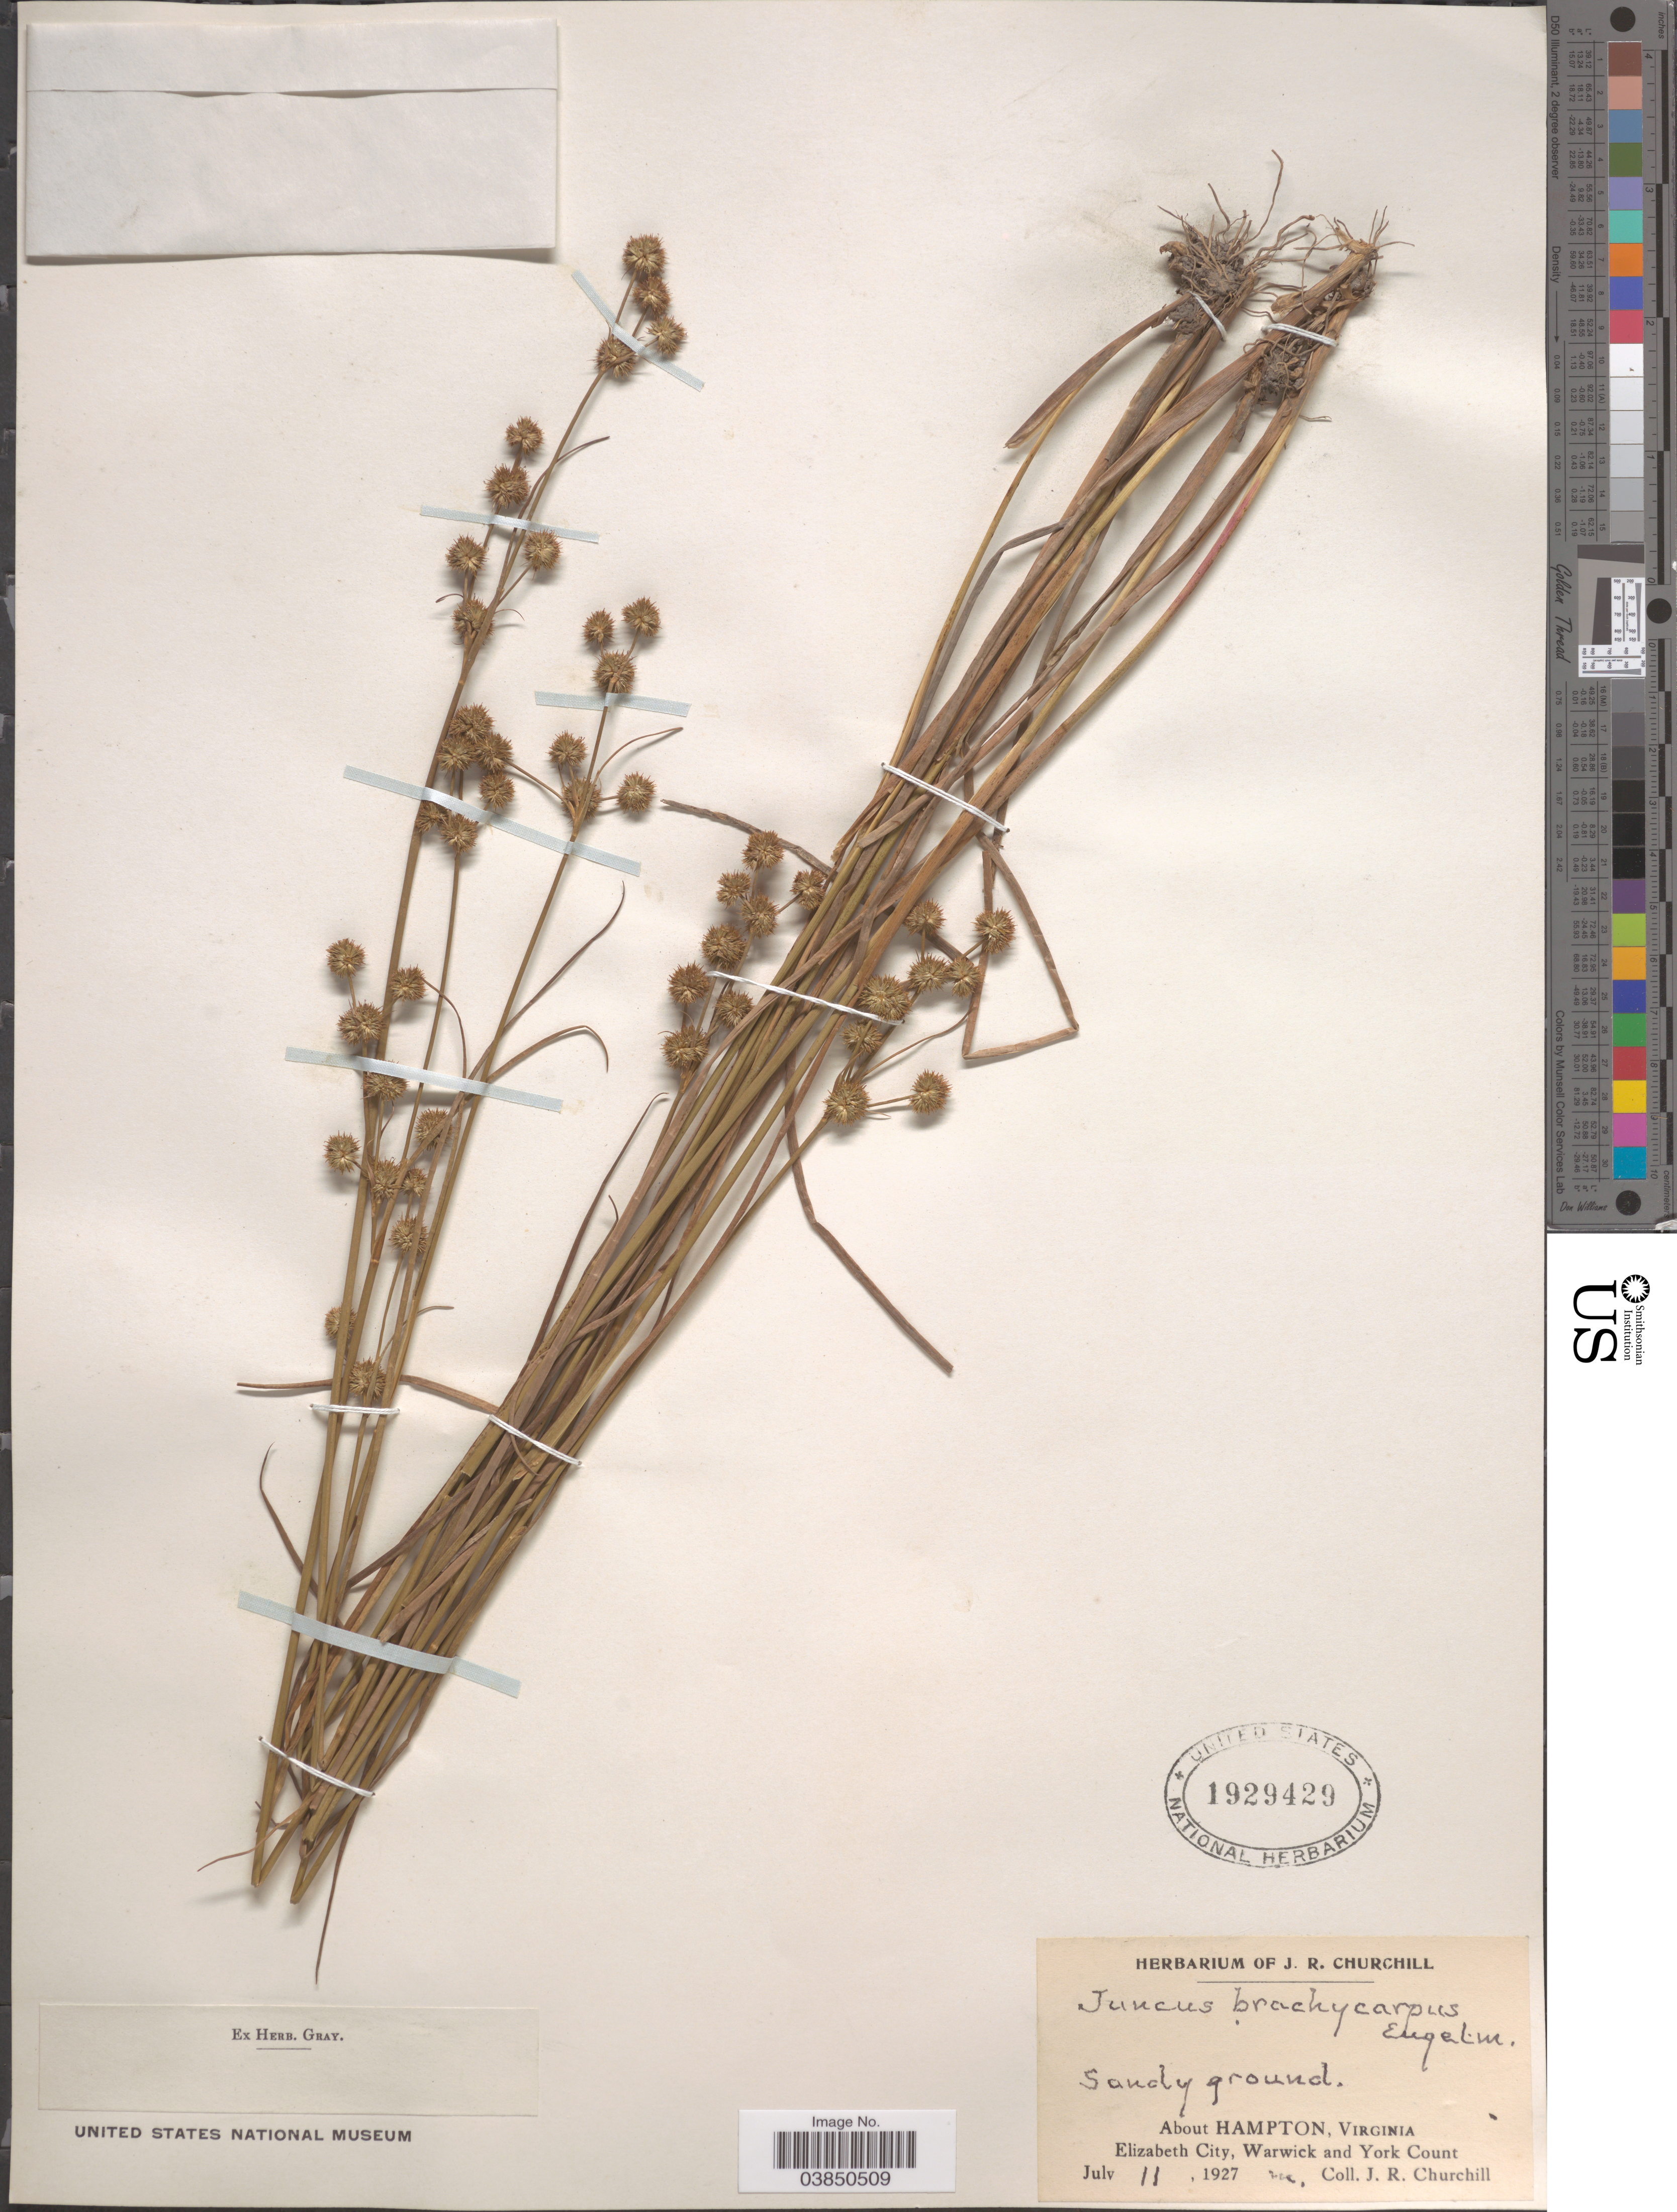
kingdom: Plantae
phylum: Tracheophyta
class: Liliopsida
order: Poales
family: Juncaceae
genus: Juncus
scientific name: Juncus brachycarpus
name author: Engelm.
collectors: J. Churchill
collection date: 1927-07-11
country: United States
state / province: Virginia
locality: About Hampton. Elizabeth City, Warwick and York County.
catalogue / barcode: US 1929429